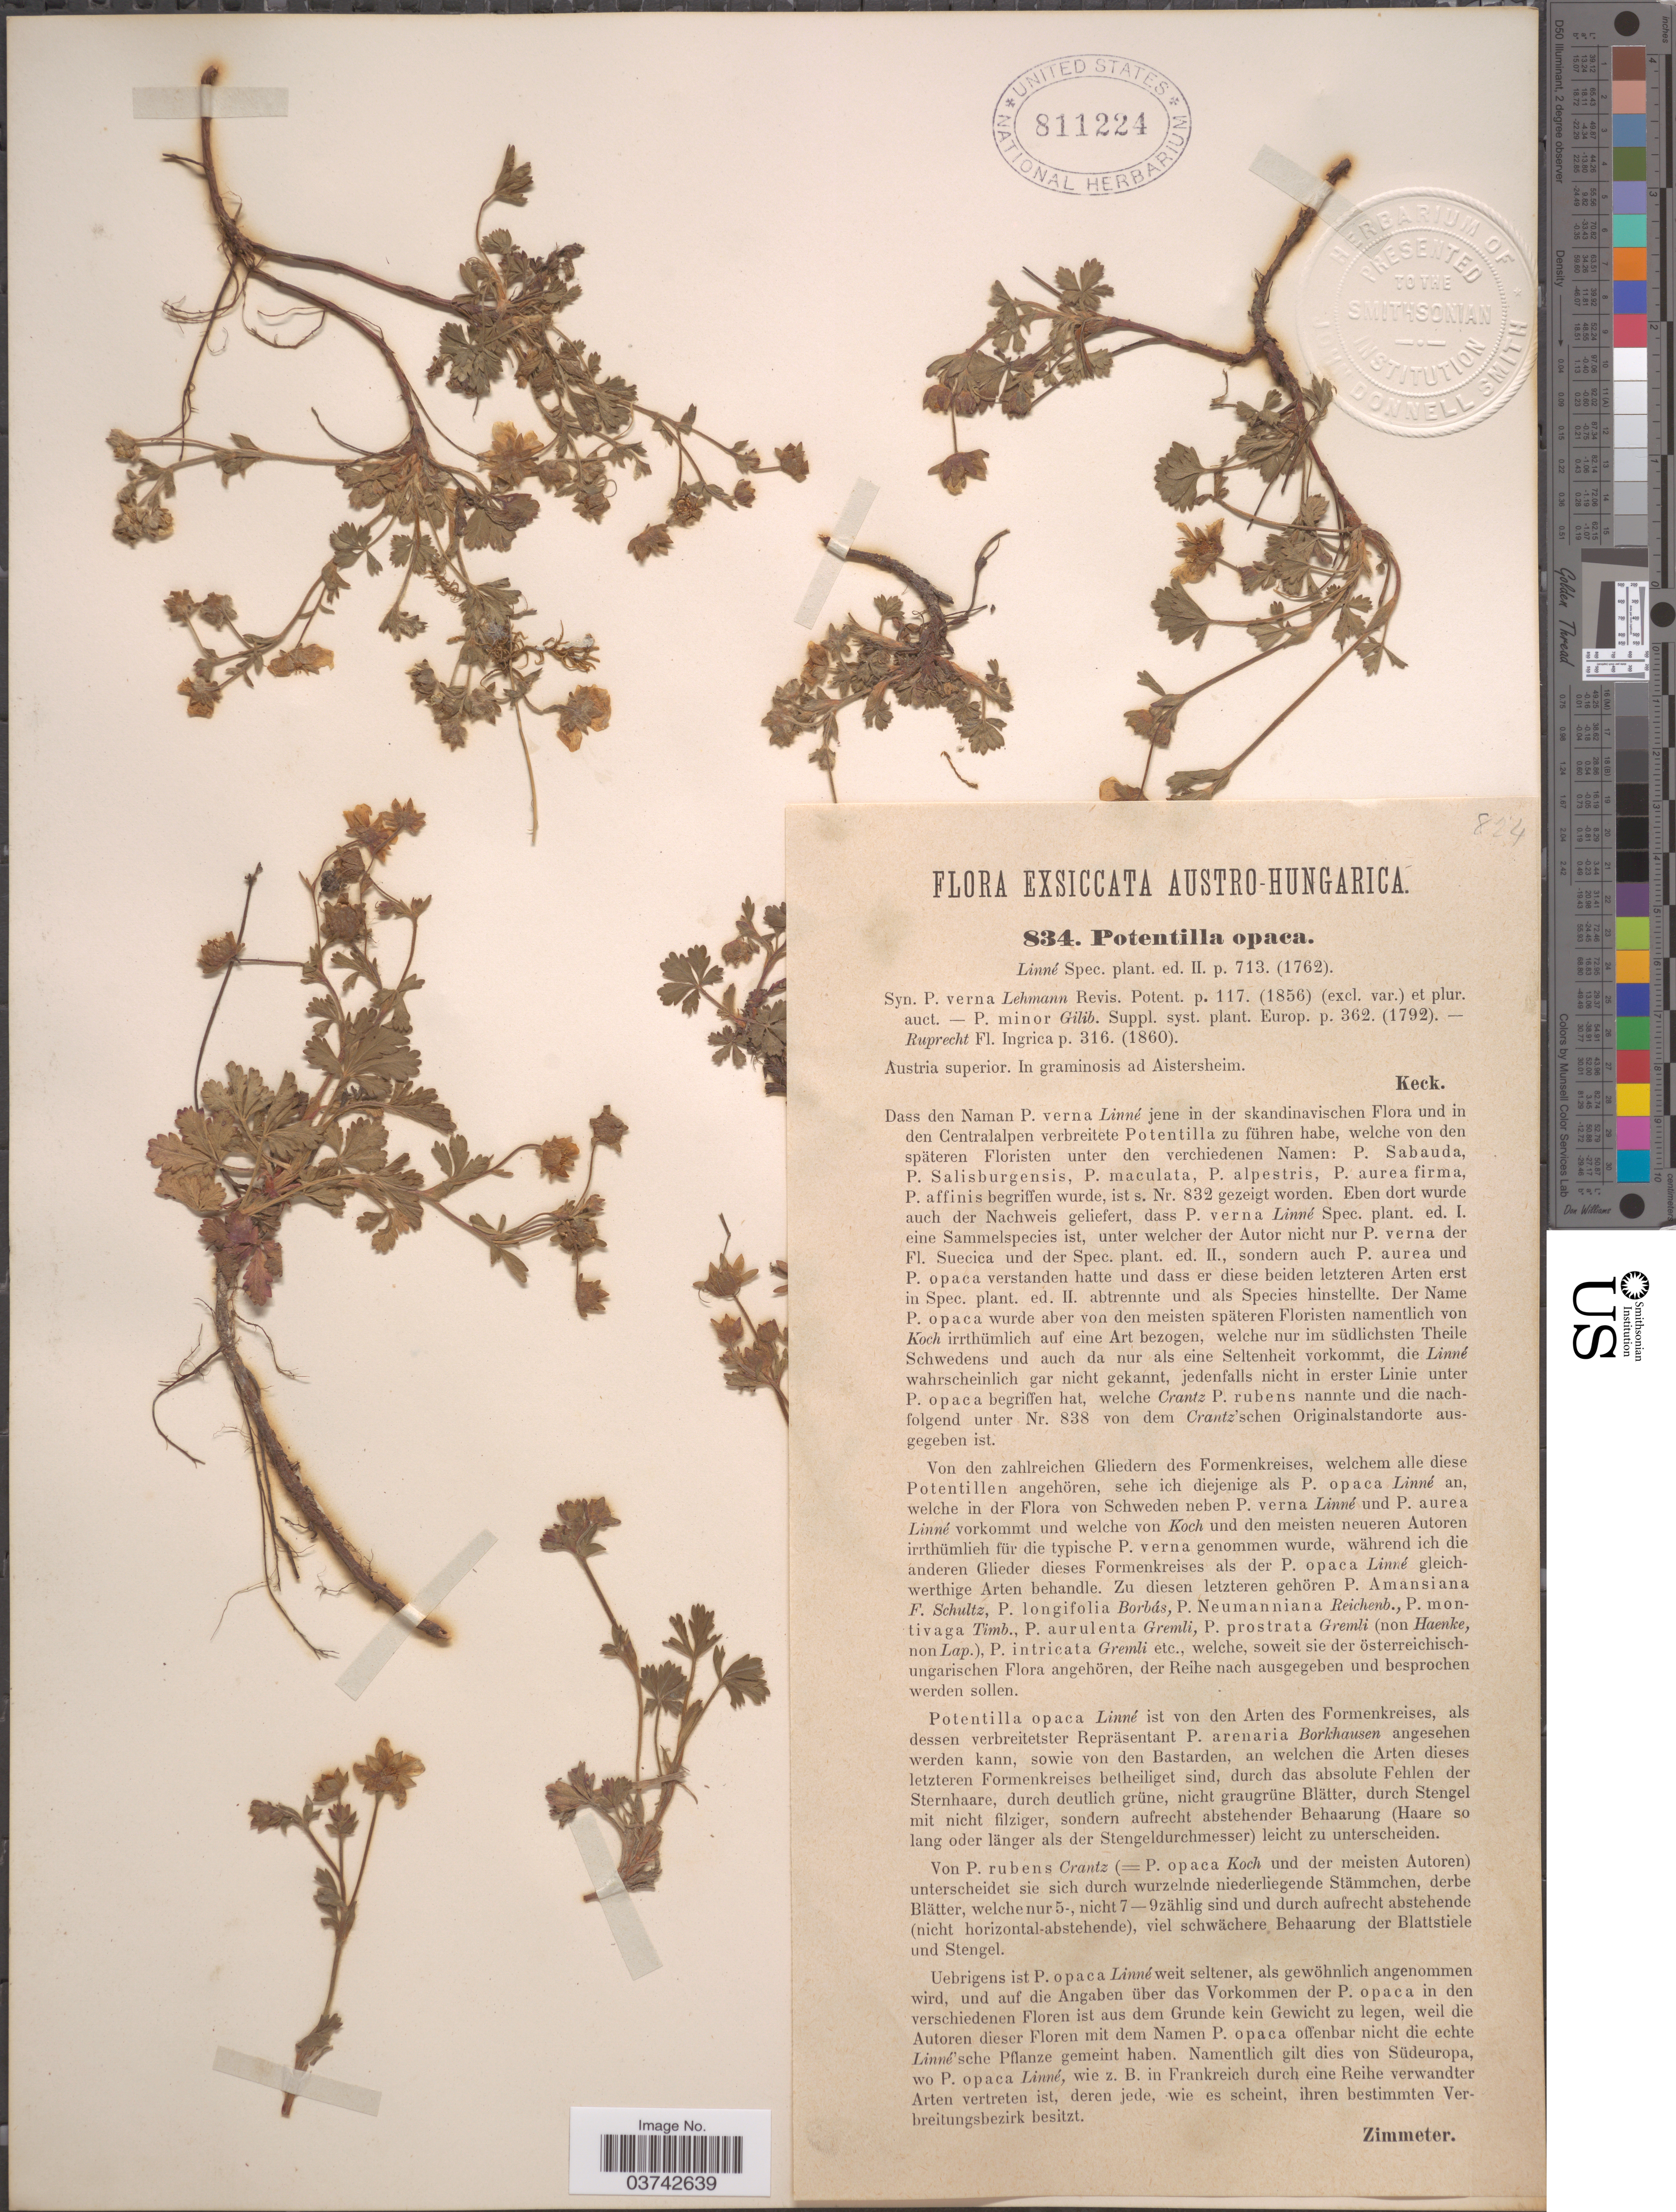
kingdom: Plantae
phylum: Tracheophyta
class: Magnoliopsida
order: Rosales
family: Rosaceae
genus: Potentilla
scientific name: Potentilla opaca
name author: L.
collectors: -- Keck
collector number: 834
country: Austria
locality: Austro-Hungarica. Austria superior. In graminosis ad Aistersheim.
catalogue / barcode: US 811224